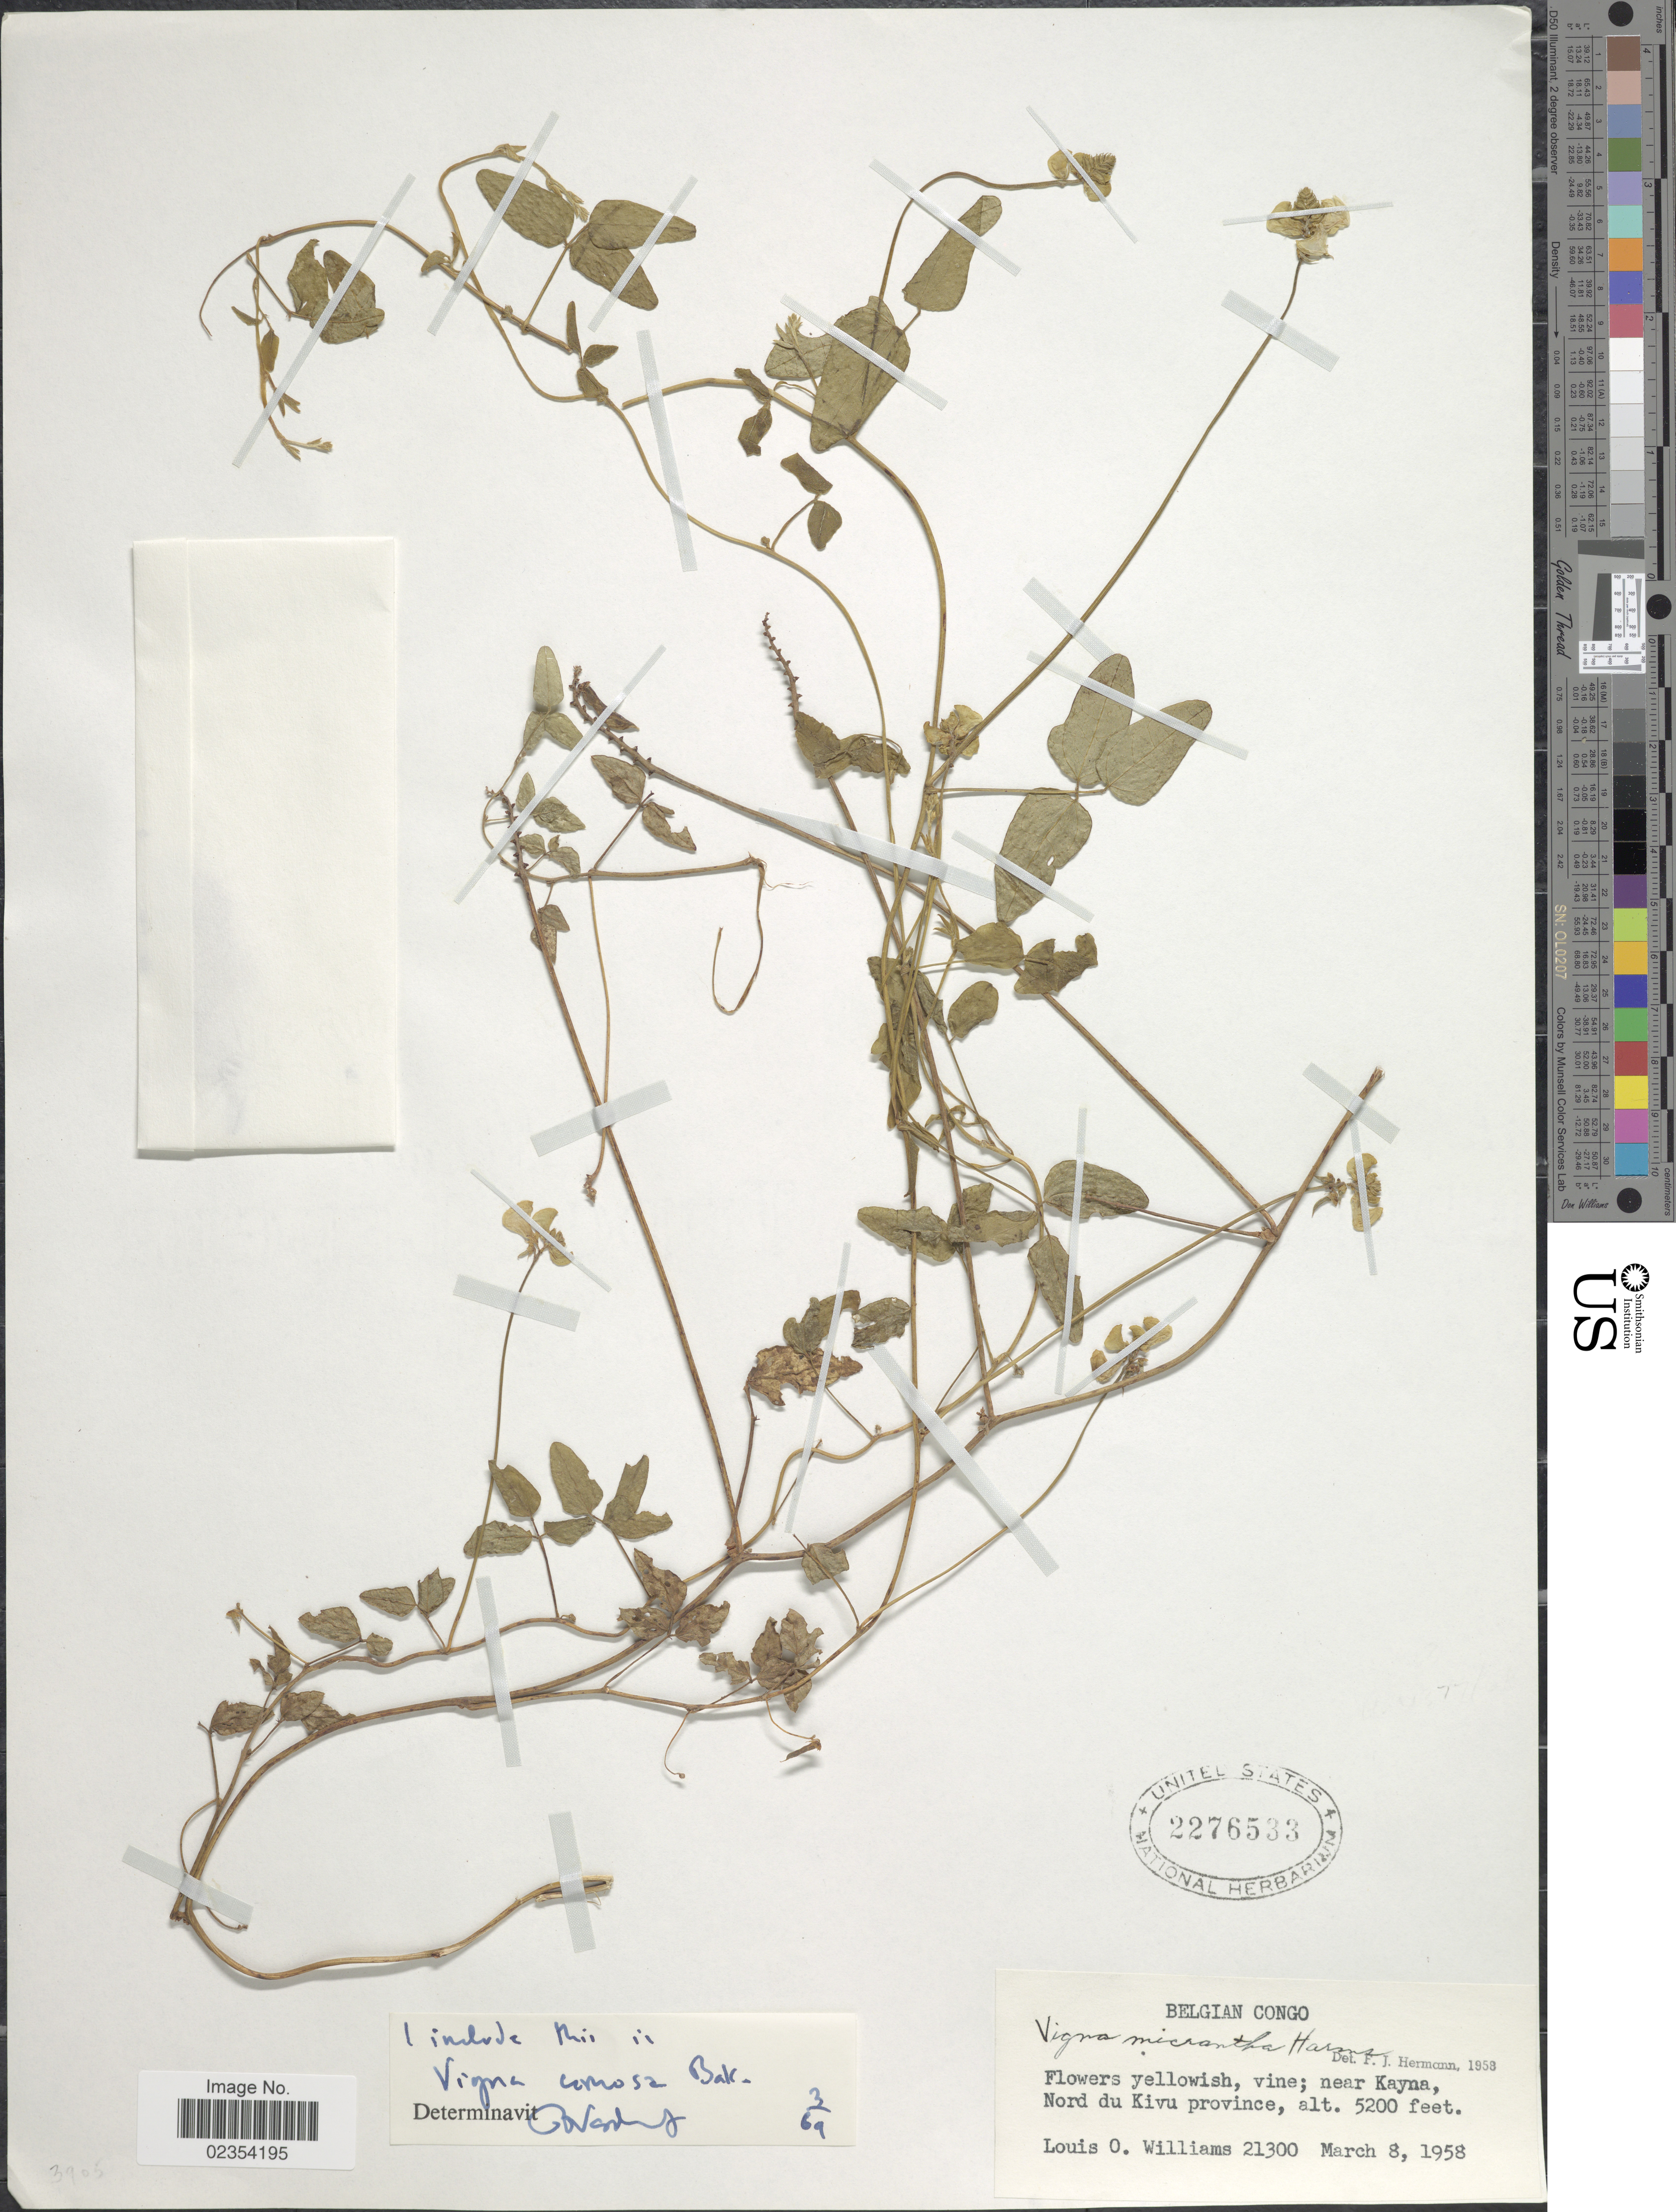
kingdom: Plantae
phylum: Tracheophyta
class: Magnoliopsida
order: Fabales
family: Fabaceae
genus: Vigna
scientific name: Vigna comosa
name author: Baker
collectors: L. O. Williams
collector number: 21300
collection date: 1958-03-08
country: Congo, Democratic Republic of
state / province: Nord-Kivu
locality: Belgian Congo, near Kayna, Nord du Kivu province.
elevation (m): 1585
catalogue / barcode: US 2276533